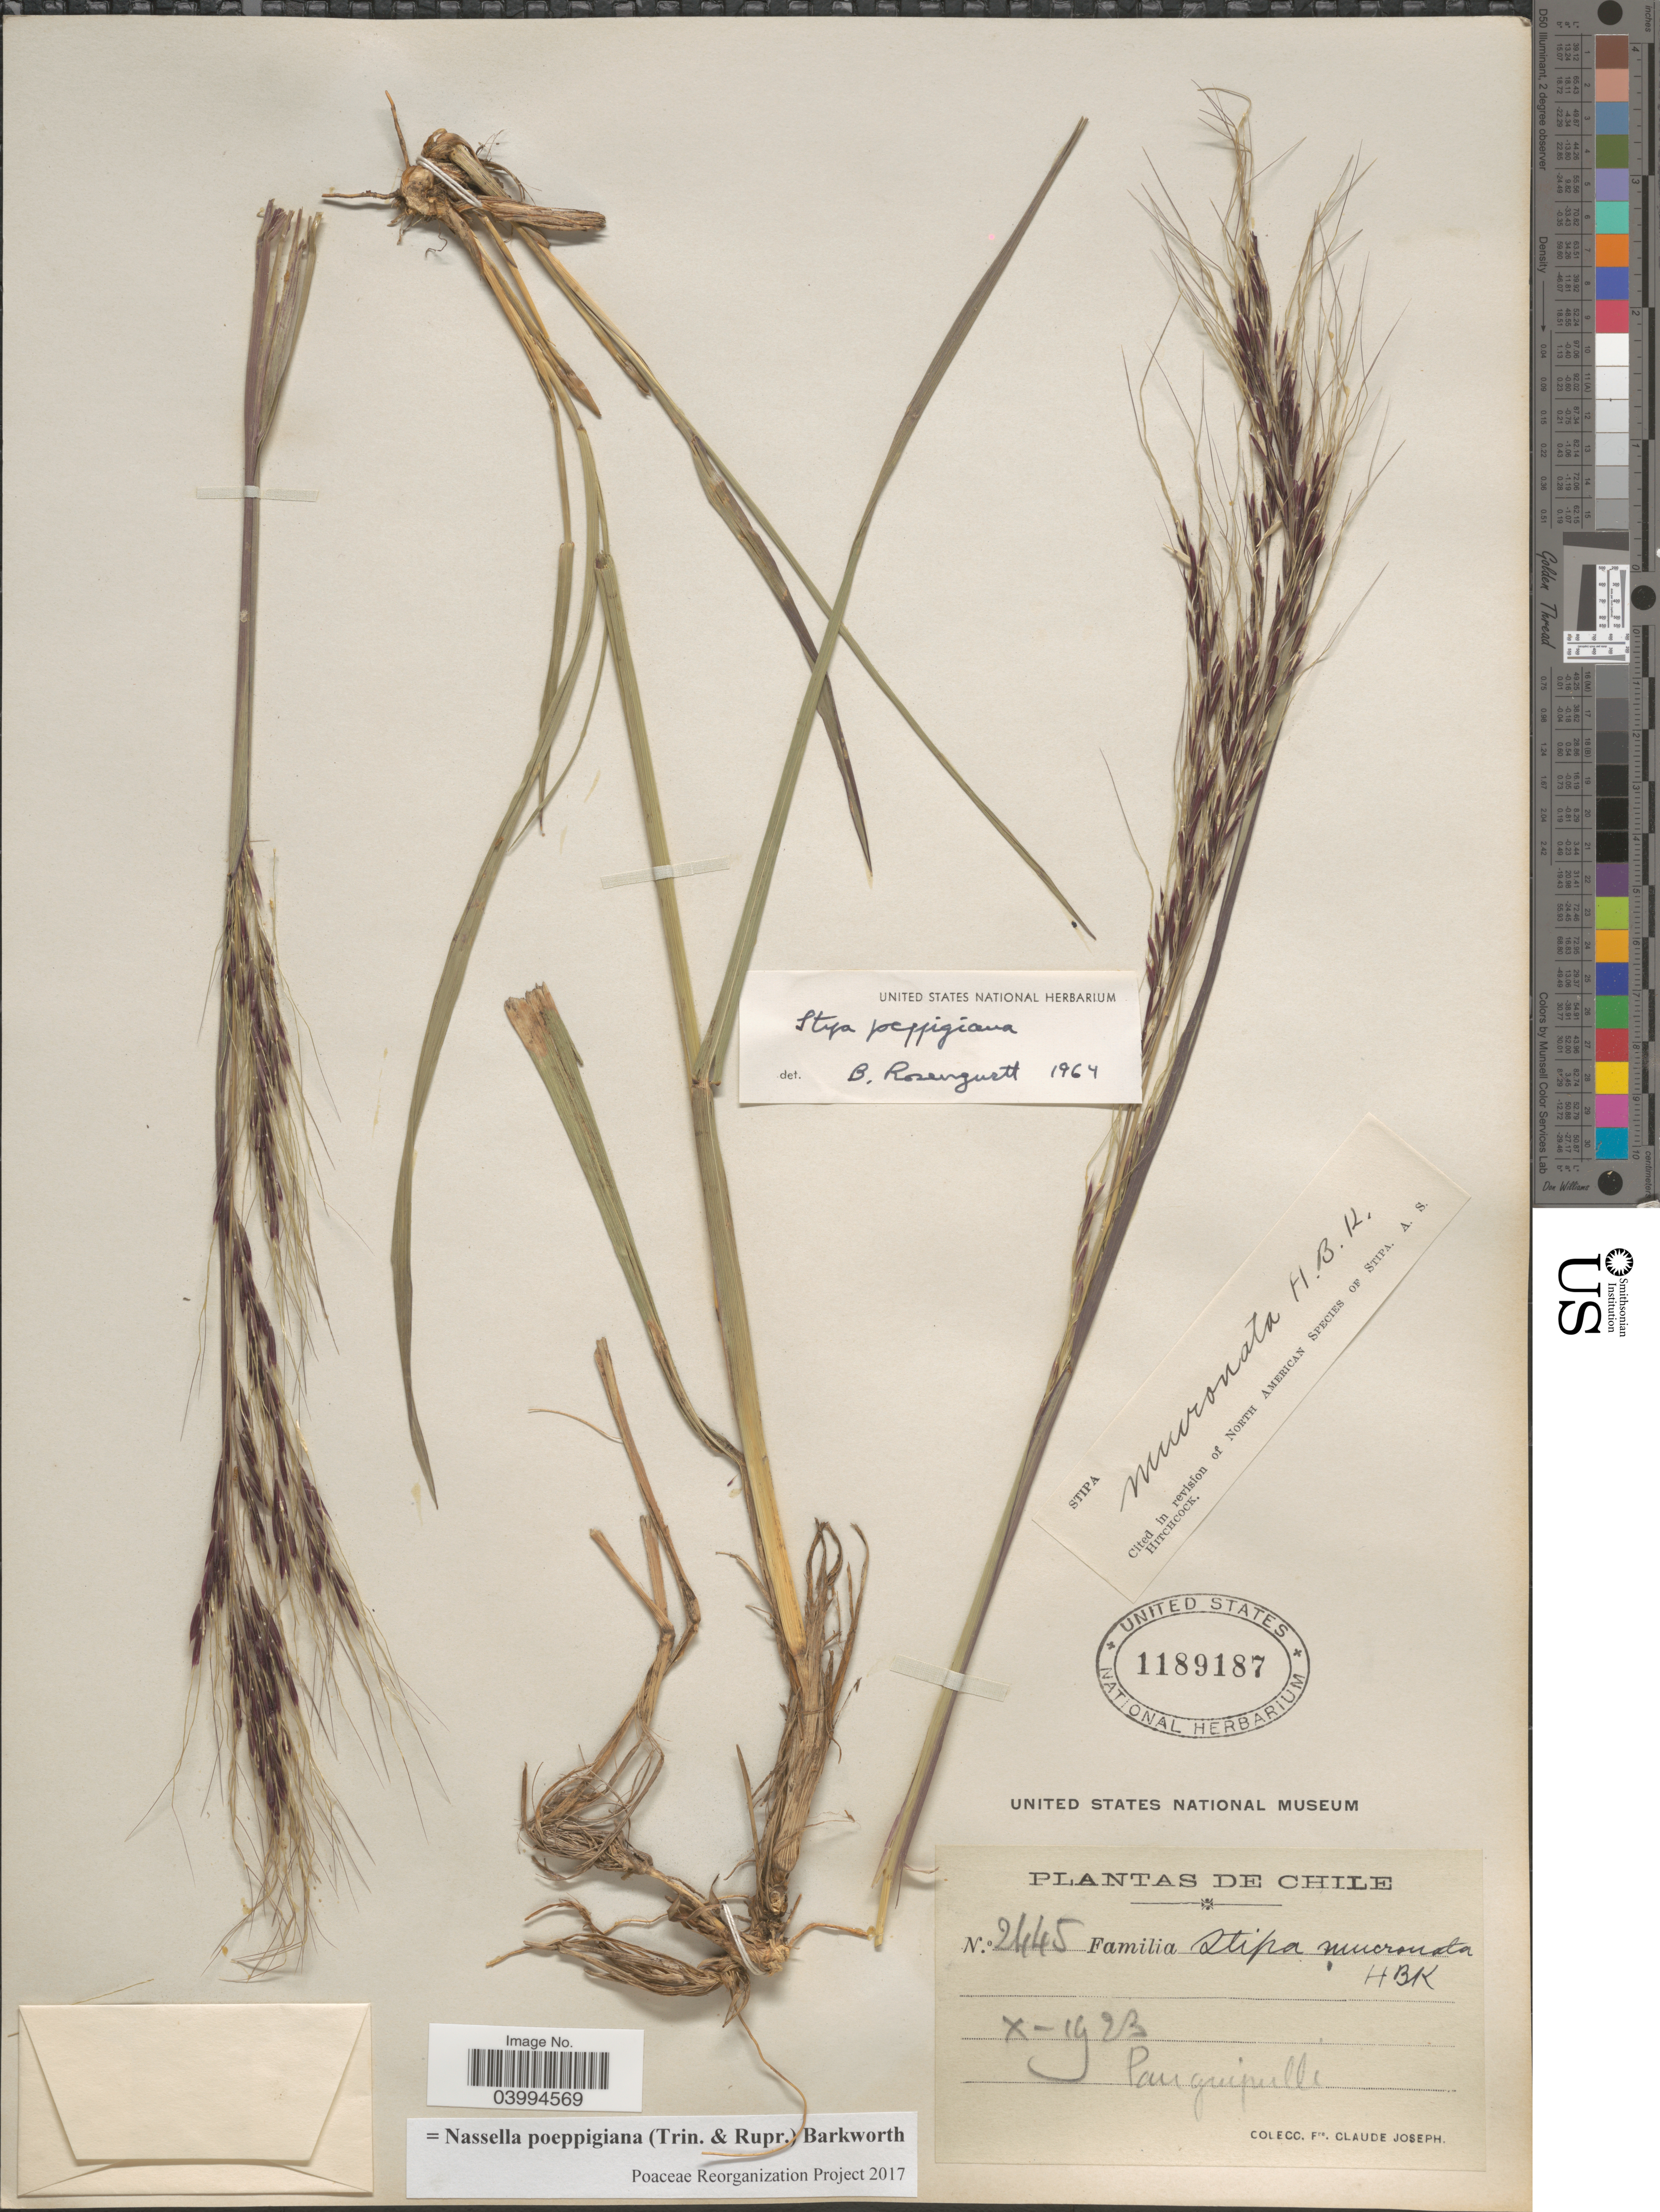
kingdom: Plantae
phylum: Tracheophyta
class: Liliopsida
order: Poales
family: Poaceae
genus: Nassella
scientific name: Nassella poeppigiana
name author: (Trin. & Rupr.) Barkworth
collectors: Bro. Claude-Joseph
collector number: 2445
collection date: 1923-10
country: Chile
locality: Panguipulli.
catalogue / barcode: US 1189187